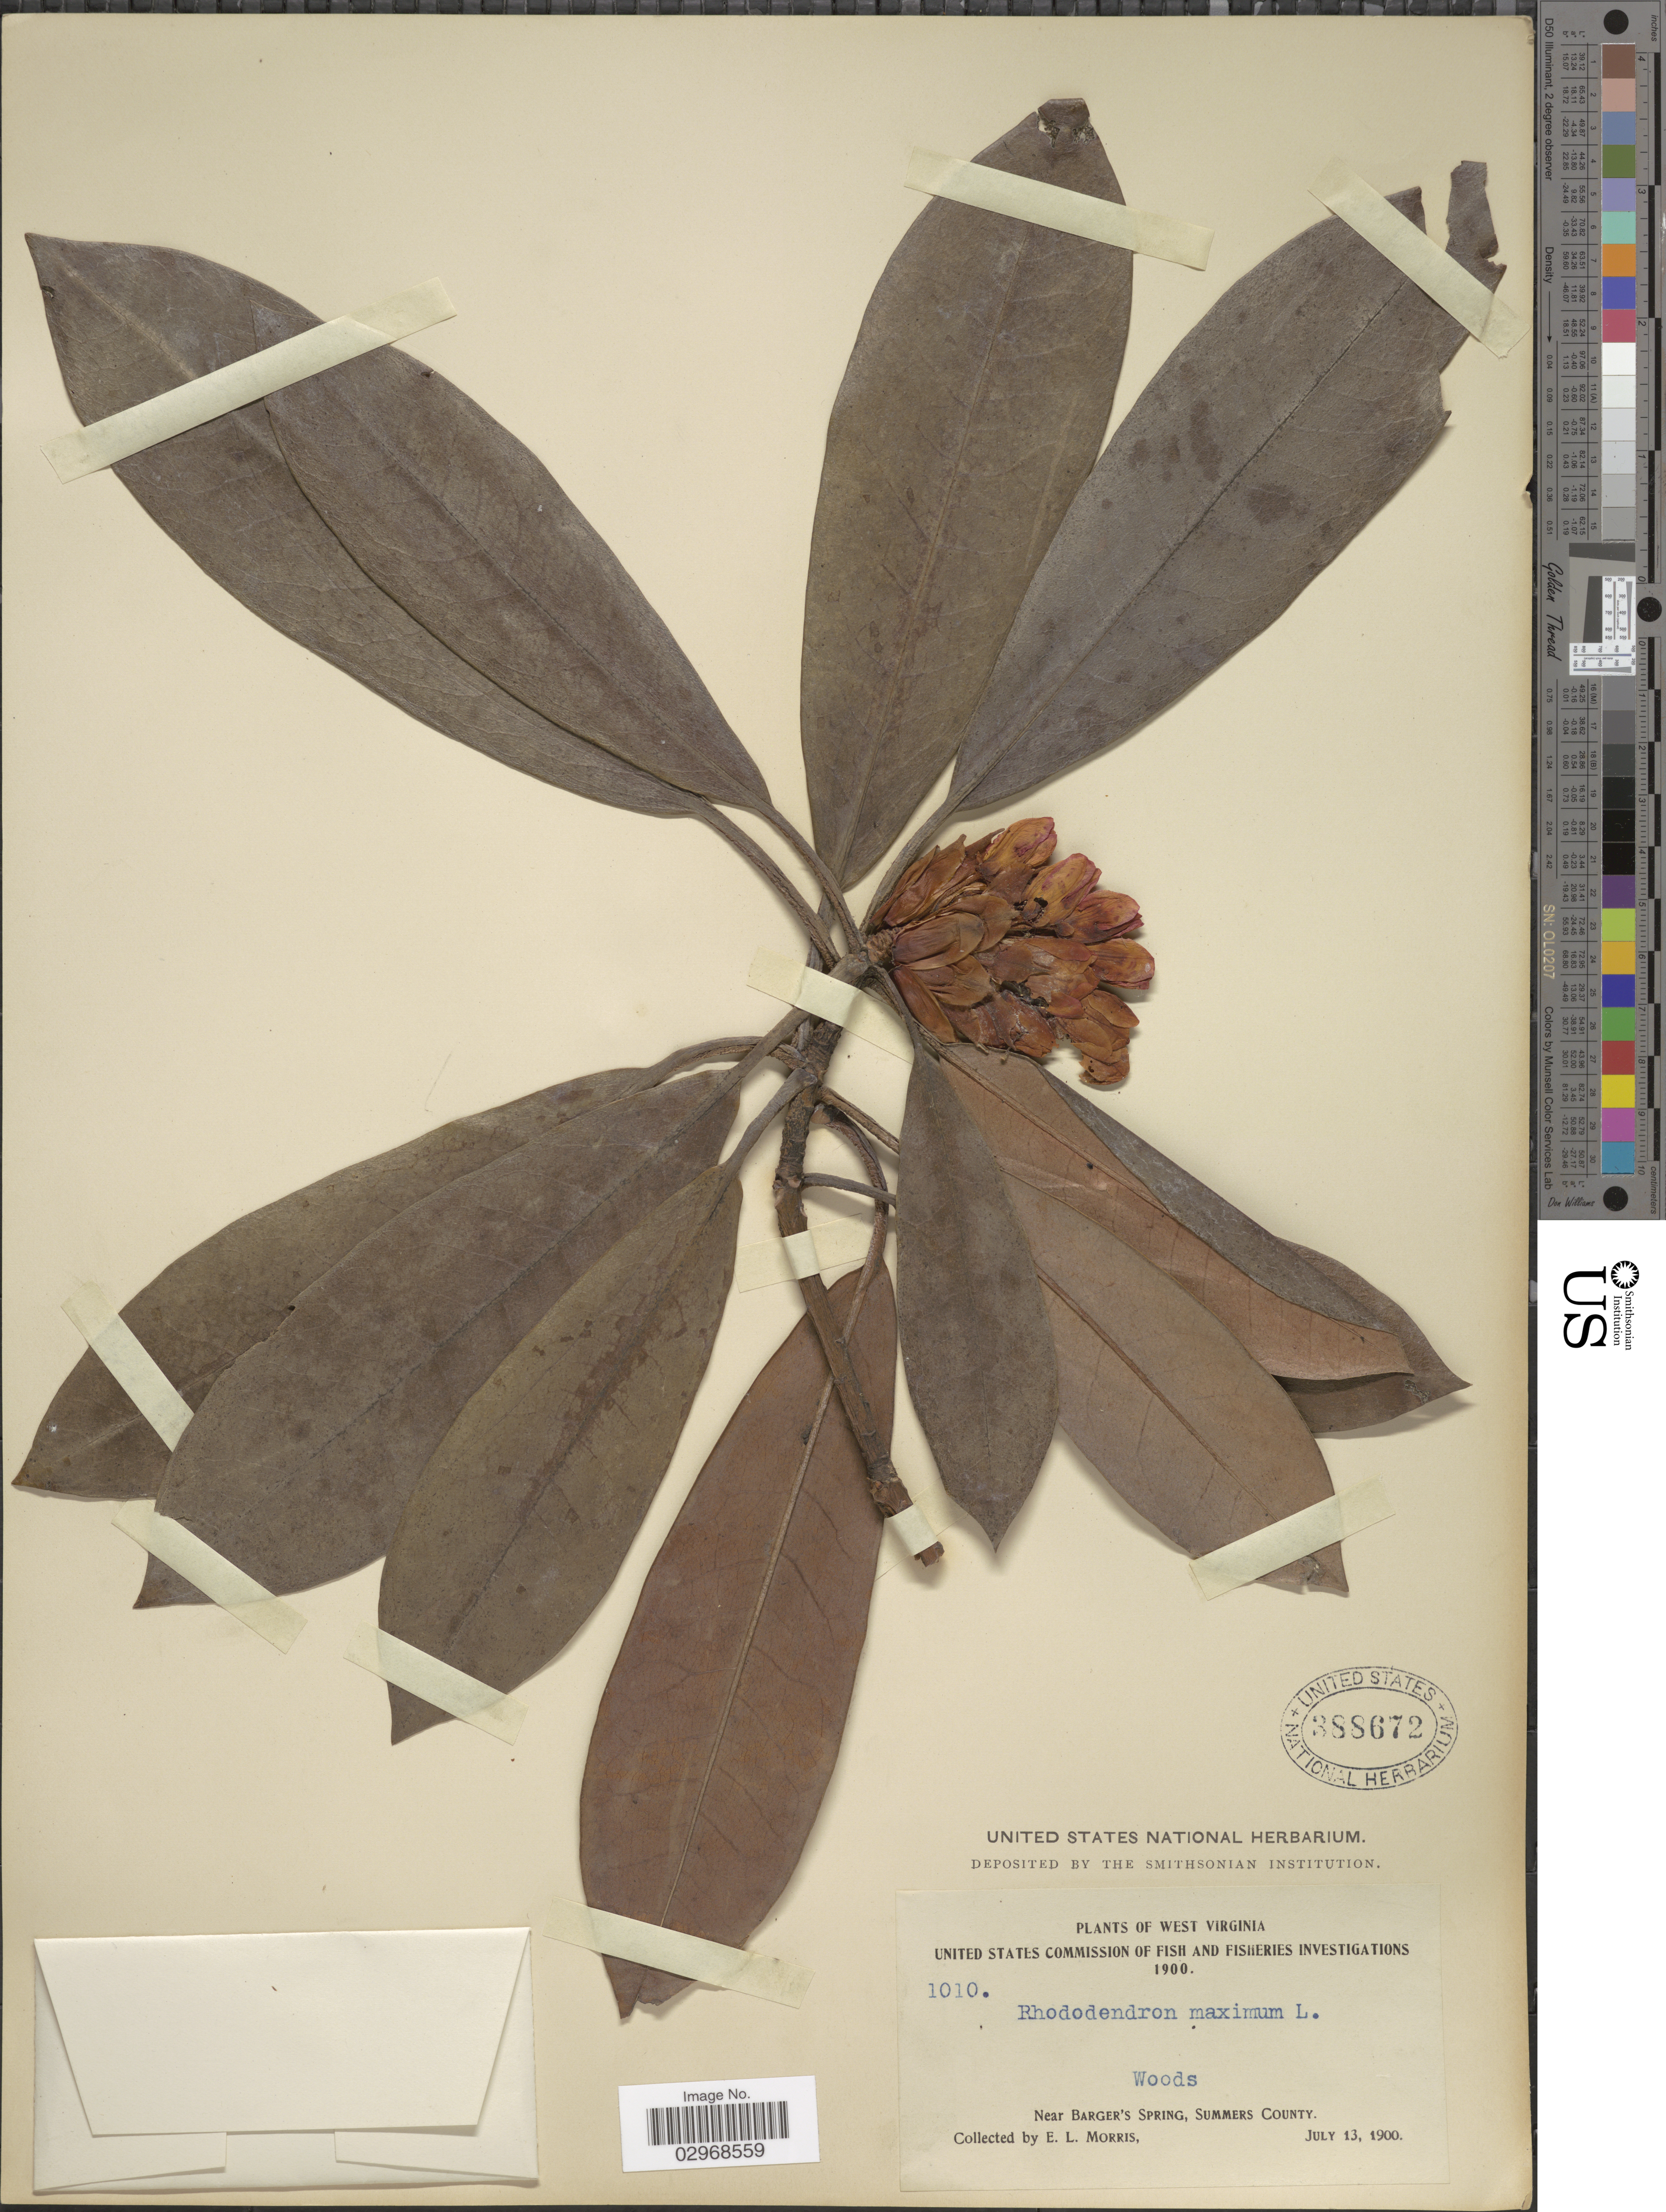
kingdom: Plantae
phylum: Tracheophyta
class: Magnoliopsida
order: Ericales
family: Ericaceae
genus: Rhododendron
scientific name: Rhododendron maximum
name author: L.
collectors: E. Morris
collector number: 1010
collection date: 1900-07-13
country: United States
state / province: West Virginia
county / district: Summers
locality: Near Bager's Spring, Summers County.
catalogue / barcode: US 388672